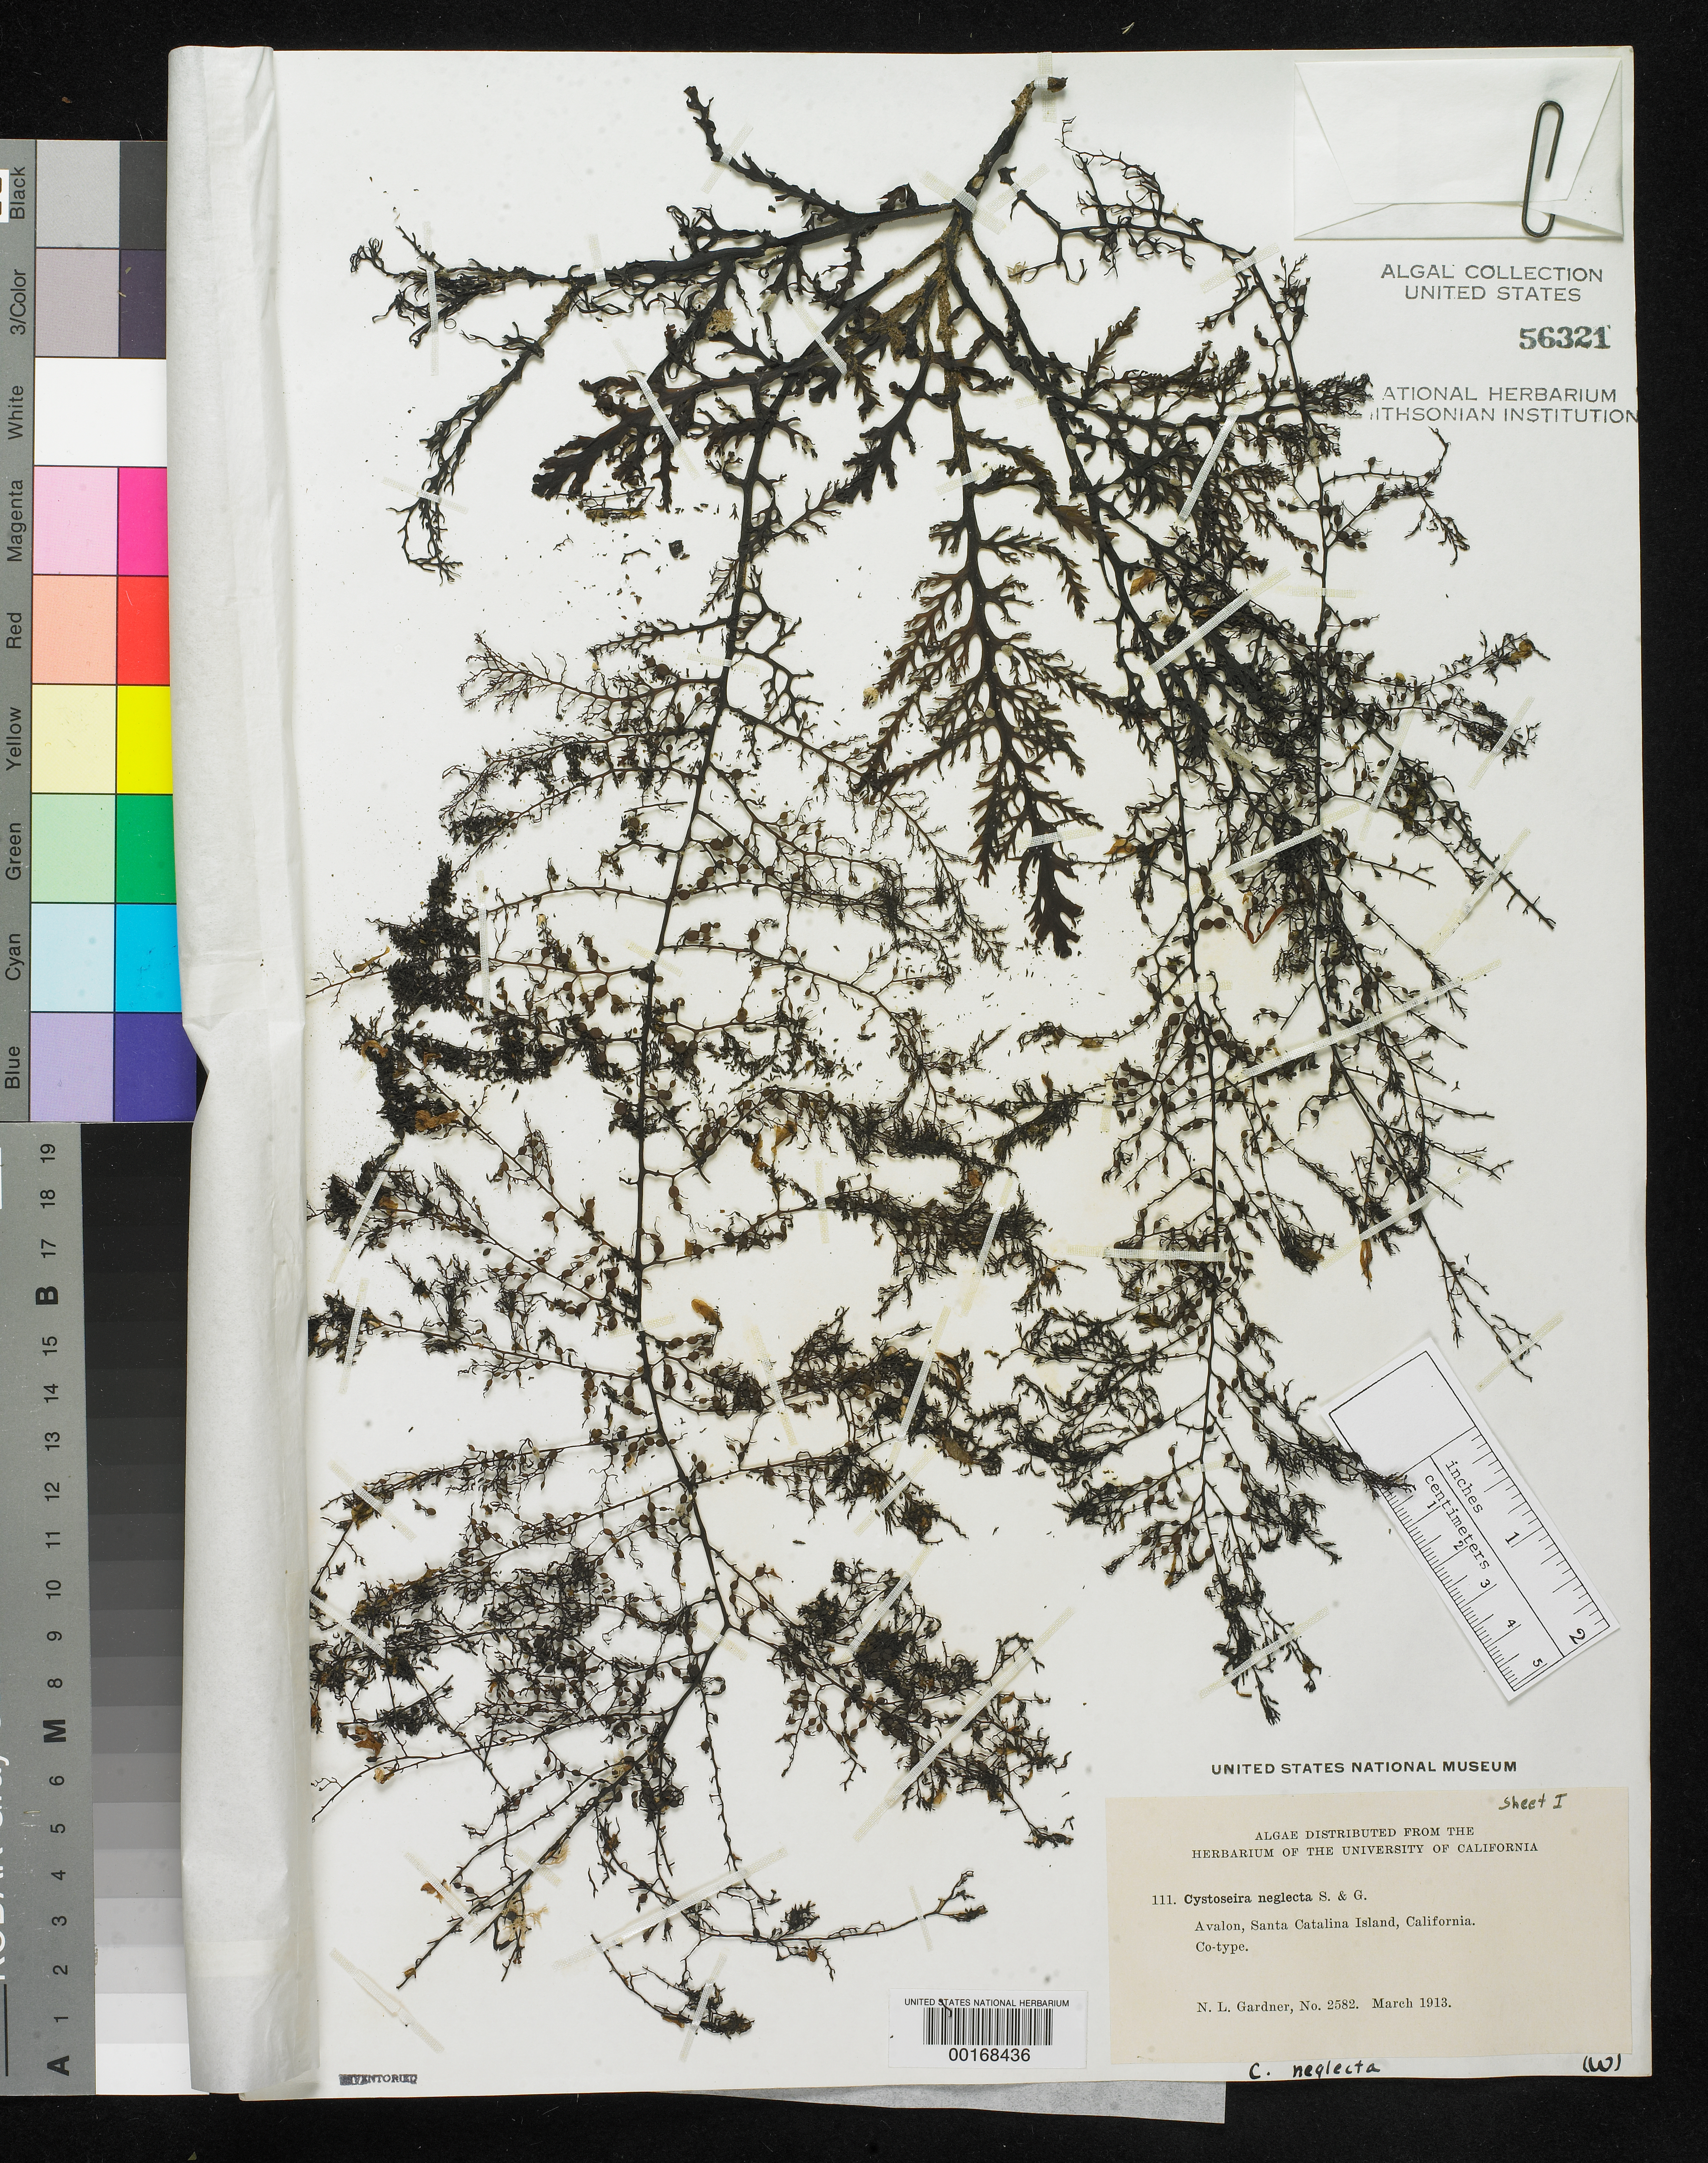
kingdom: Chromista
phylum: Ochrophyta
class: Phaeophyceae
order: Fucales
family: Sargassaceae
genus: Cystoseira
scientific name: Cystoseira neglecta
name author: Setch. & N.L. Gardner in N.L. Gardner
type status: Isotype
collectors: N. Gardner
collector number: NLG 2582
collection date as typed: Mar 1913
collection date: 1913-03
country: United States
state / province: California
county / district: Los Angeles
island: Santa Catalina Island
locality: Avalon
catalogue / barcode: US 56321